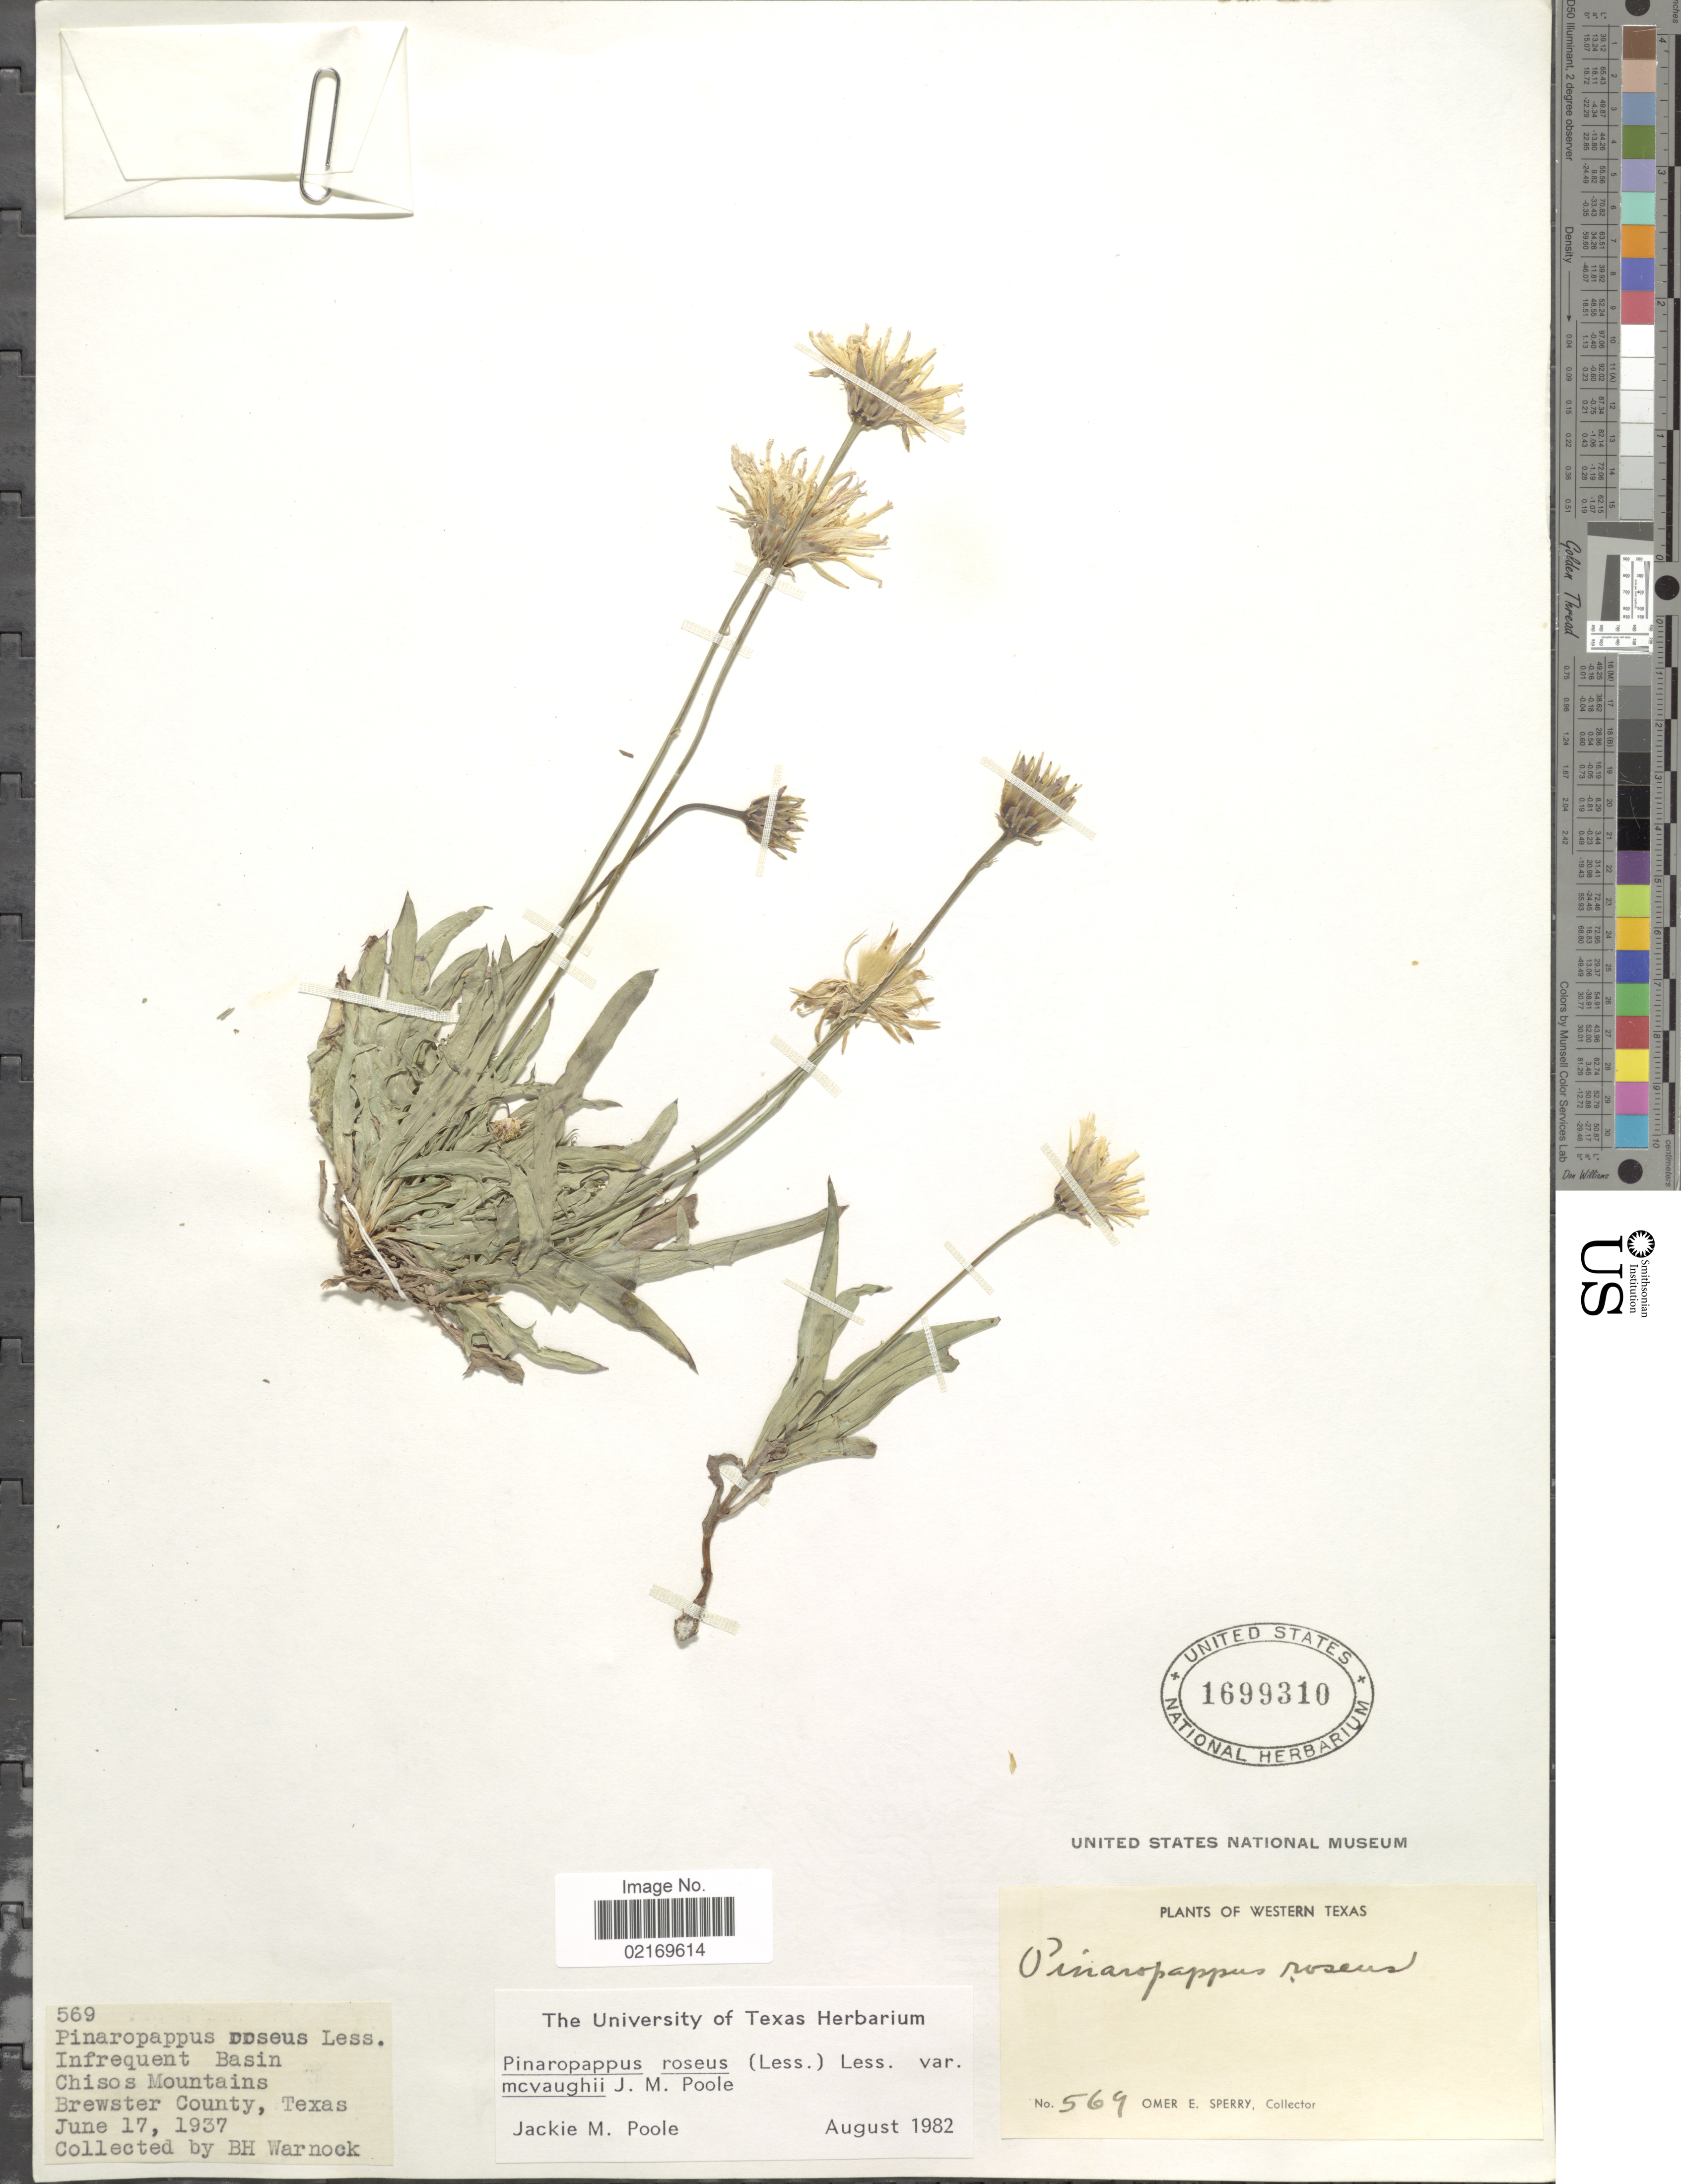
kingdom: Plantae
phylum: Tracheophyta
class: Magnoliopsida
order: Asterales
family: Asteraceae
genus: Pinaropappus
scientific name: Pinaropappus roseus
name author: Less.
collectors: O. E. Sperry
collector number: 569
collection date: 1937-06-17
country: United States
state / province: Texas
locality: Western Texas, Chisos Mountains, Brewster County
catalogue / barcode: US 1699310